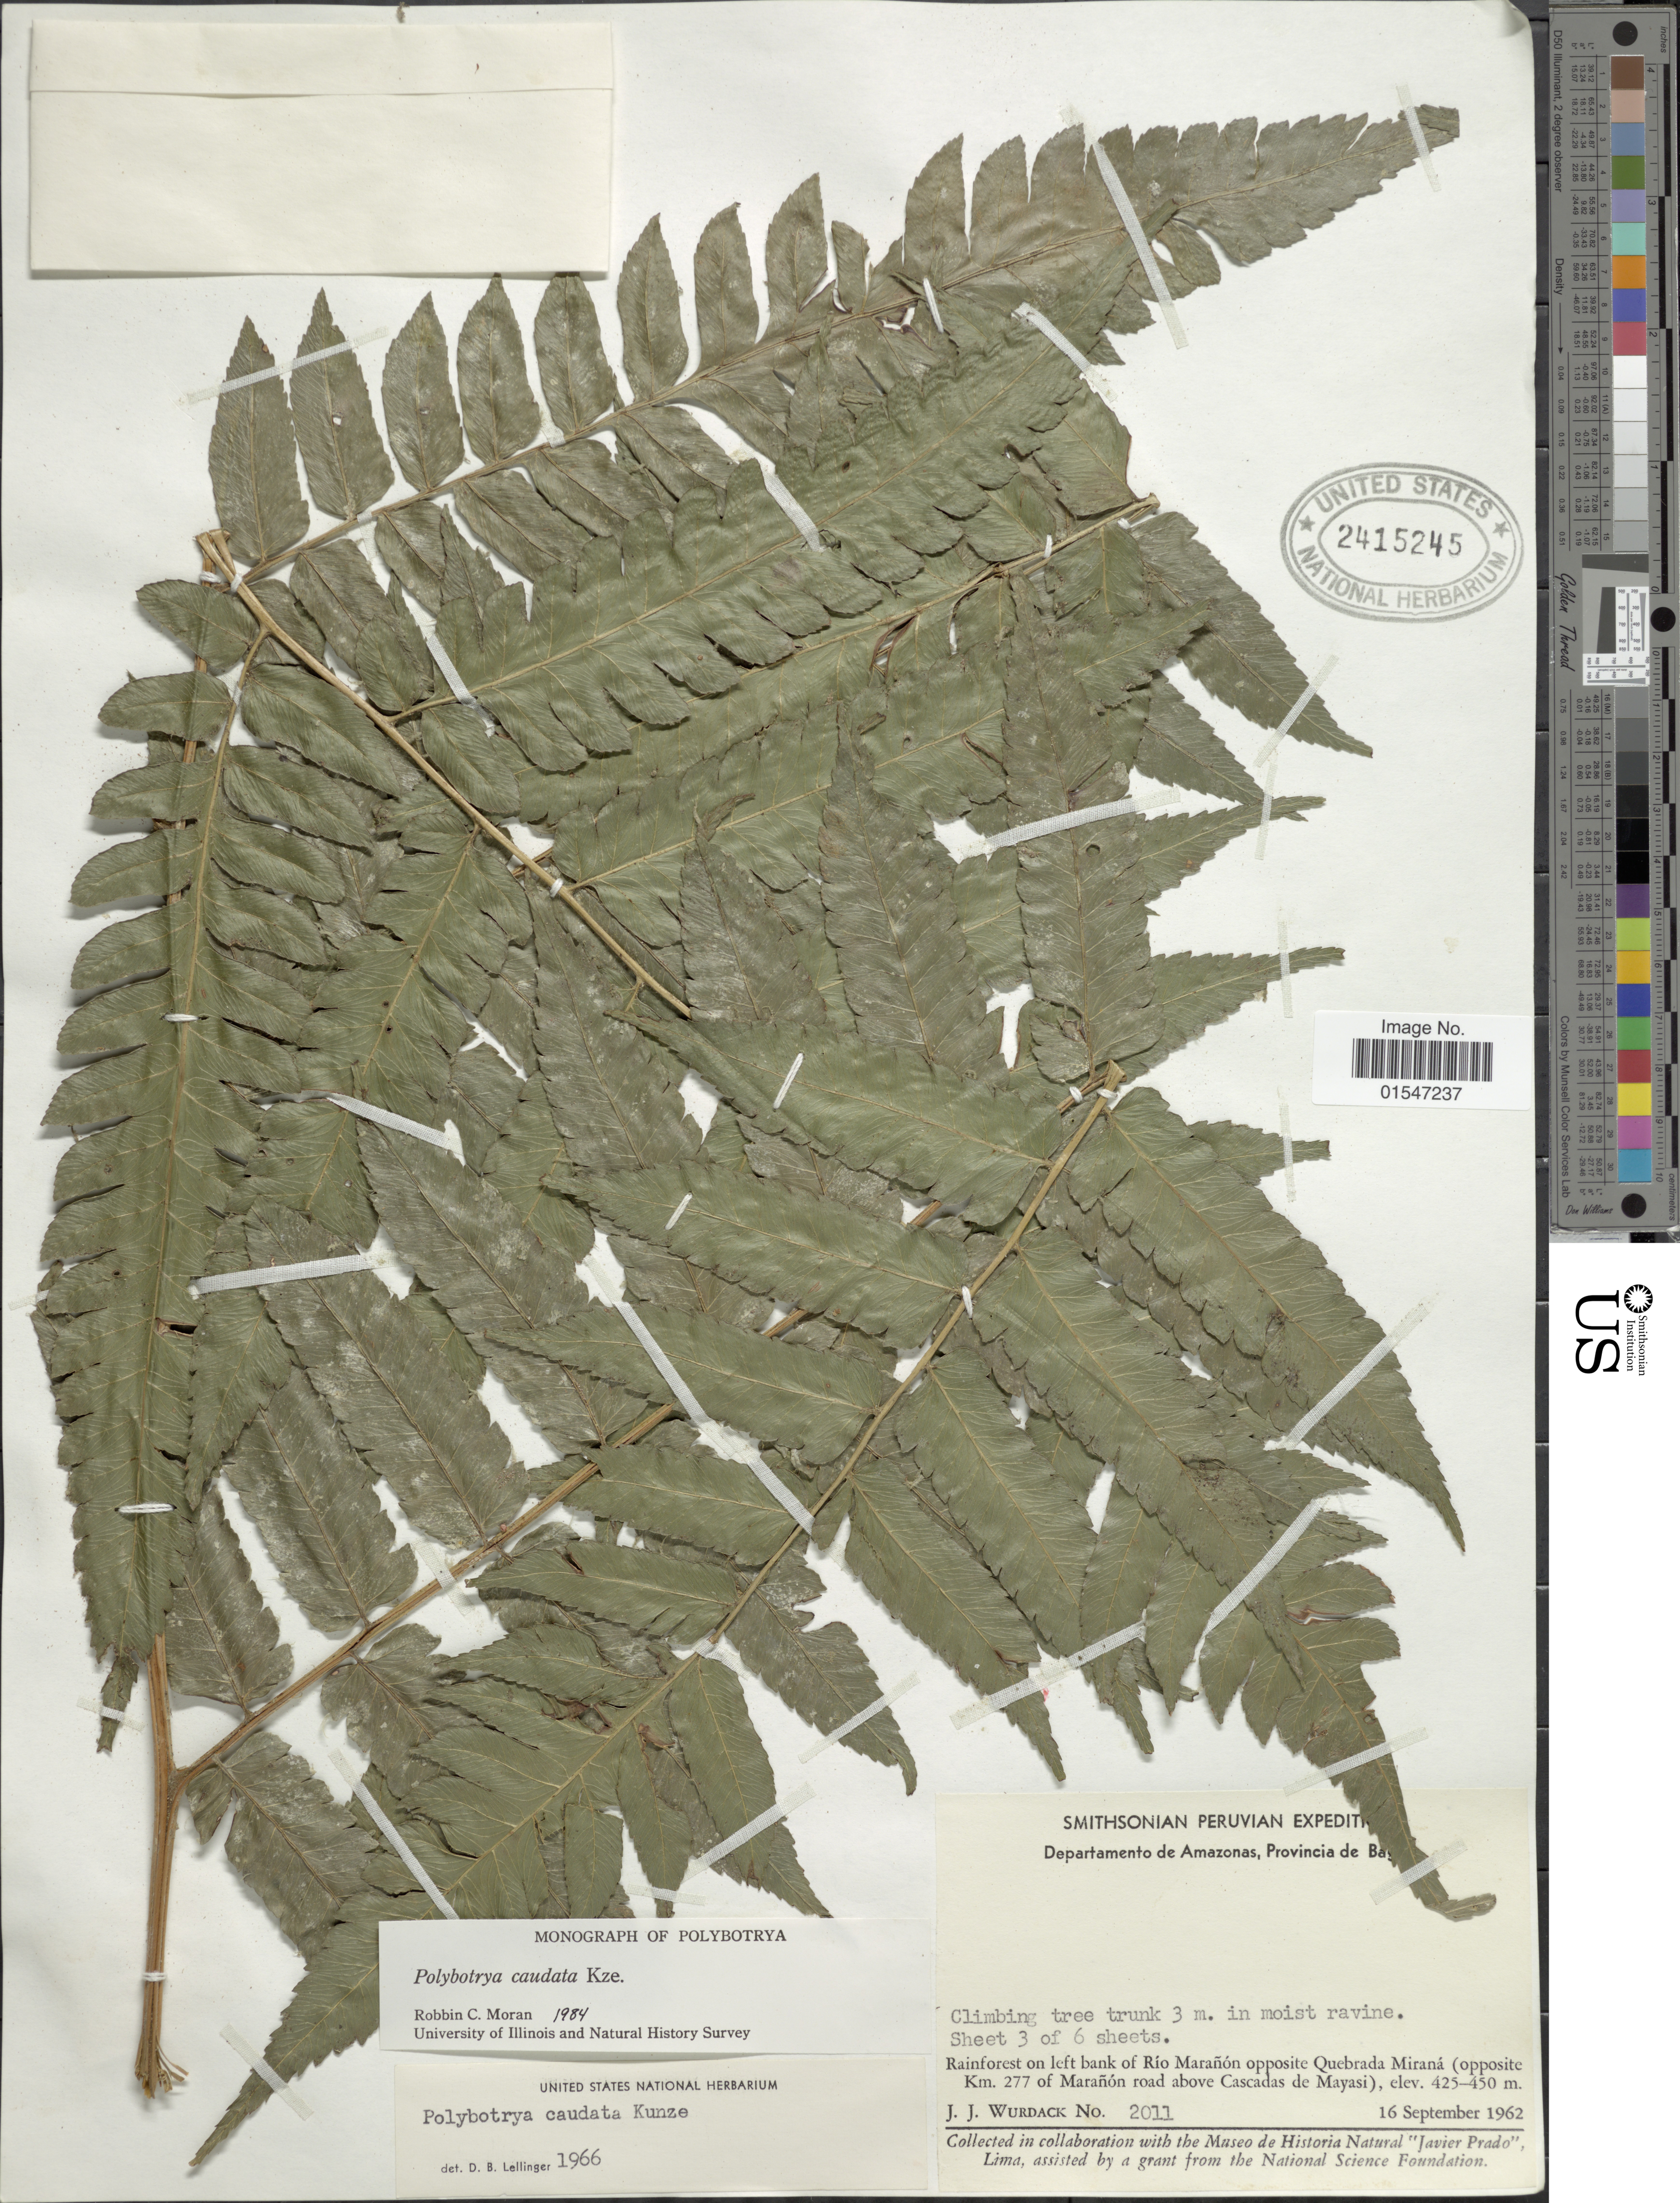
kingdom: Plantae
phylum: Tracheophyta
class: Polypodiopsida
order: Polypodiales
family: Dryopteridaceae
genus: Polybotrya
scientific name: Polybotrya caudata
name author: Kunze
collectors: J. J. Wurdack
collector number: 2011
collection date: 1962-09-16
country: Peru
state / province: Amazonas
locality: Provincia de Bagua, rainforest on lef bank of Río Marañón opposite Quebrada Miraná (opposite km. 277 of Marañón road above Cascadas de Mayasi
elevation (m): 425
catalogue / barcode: US 2415245